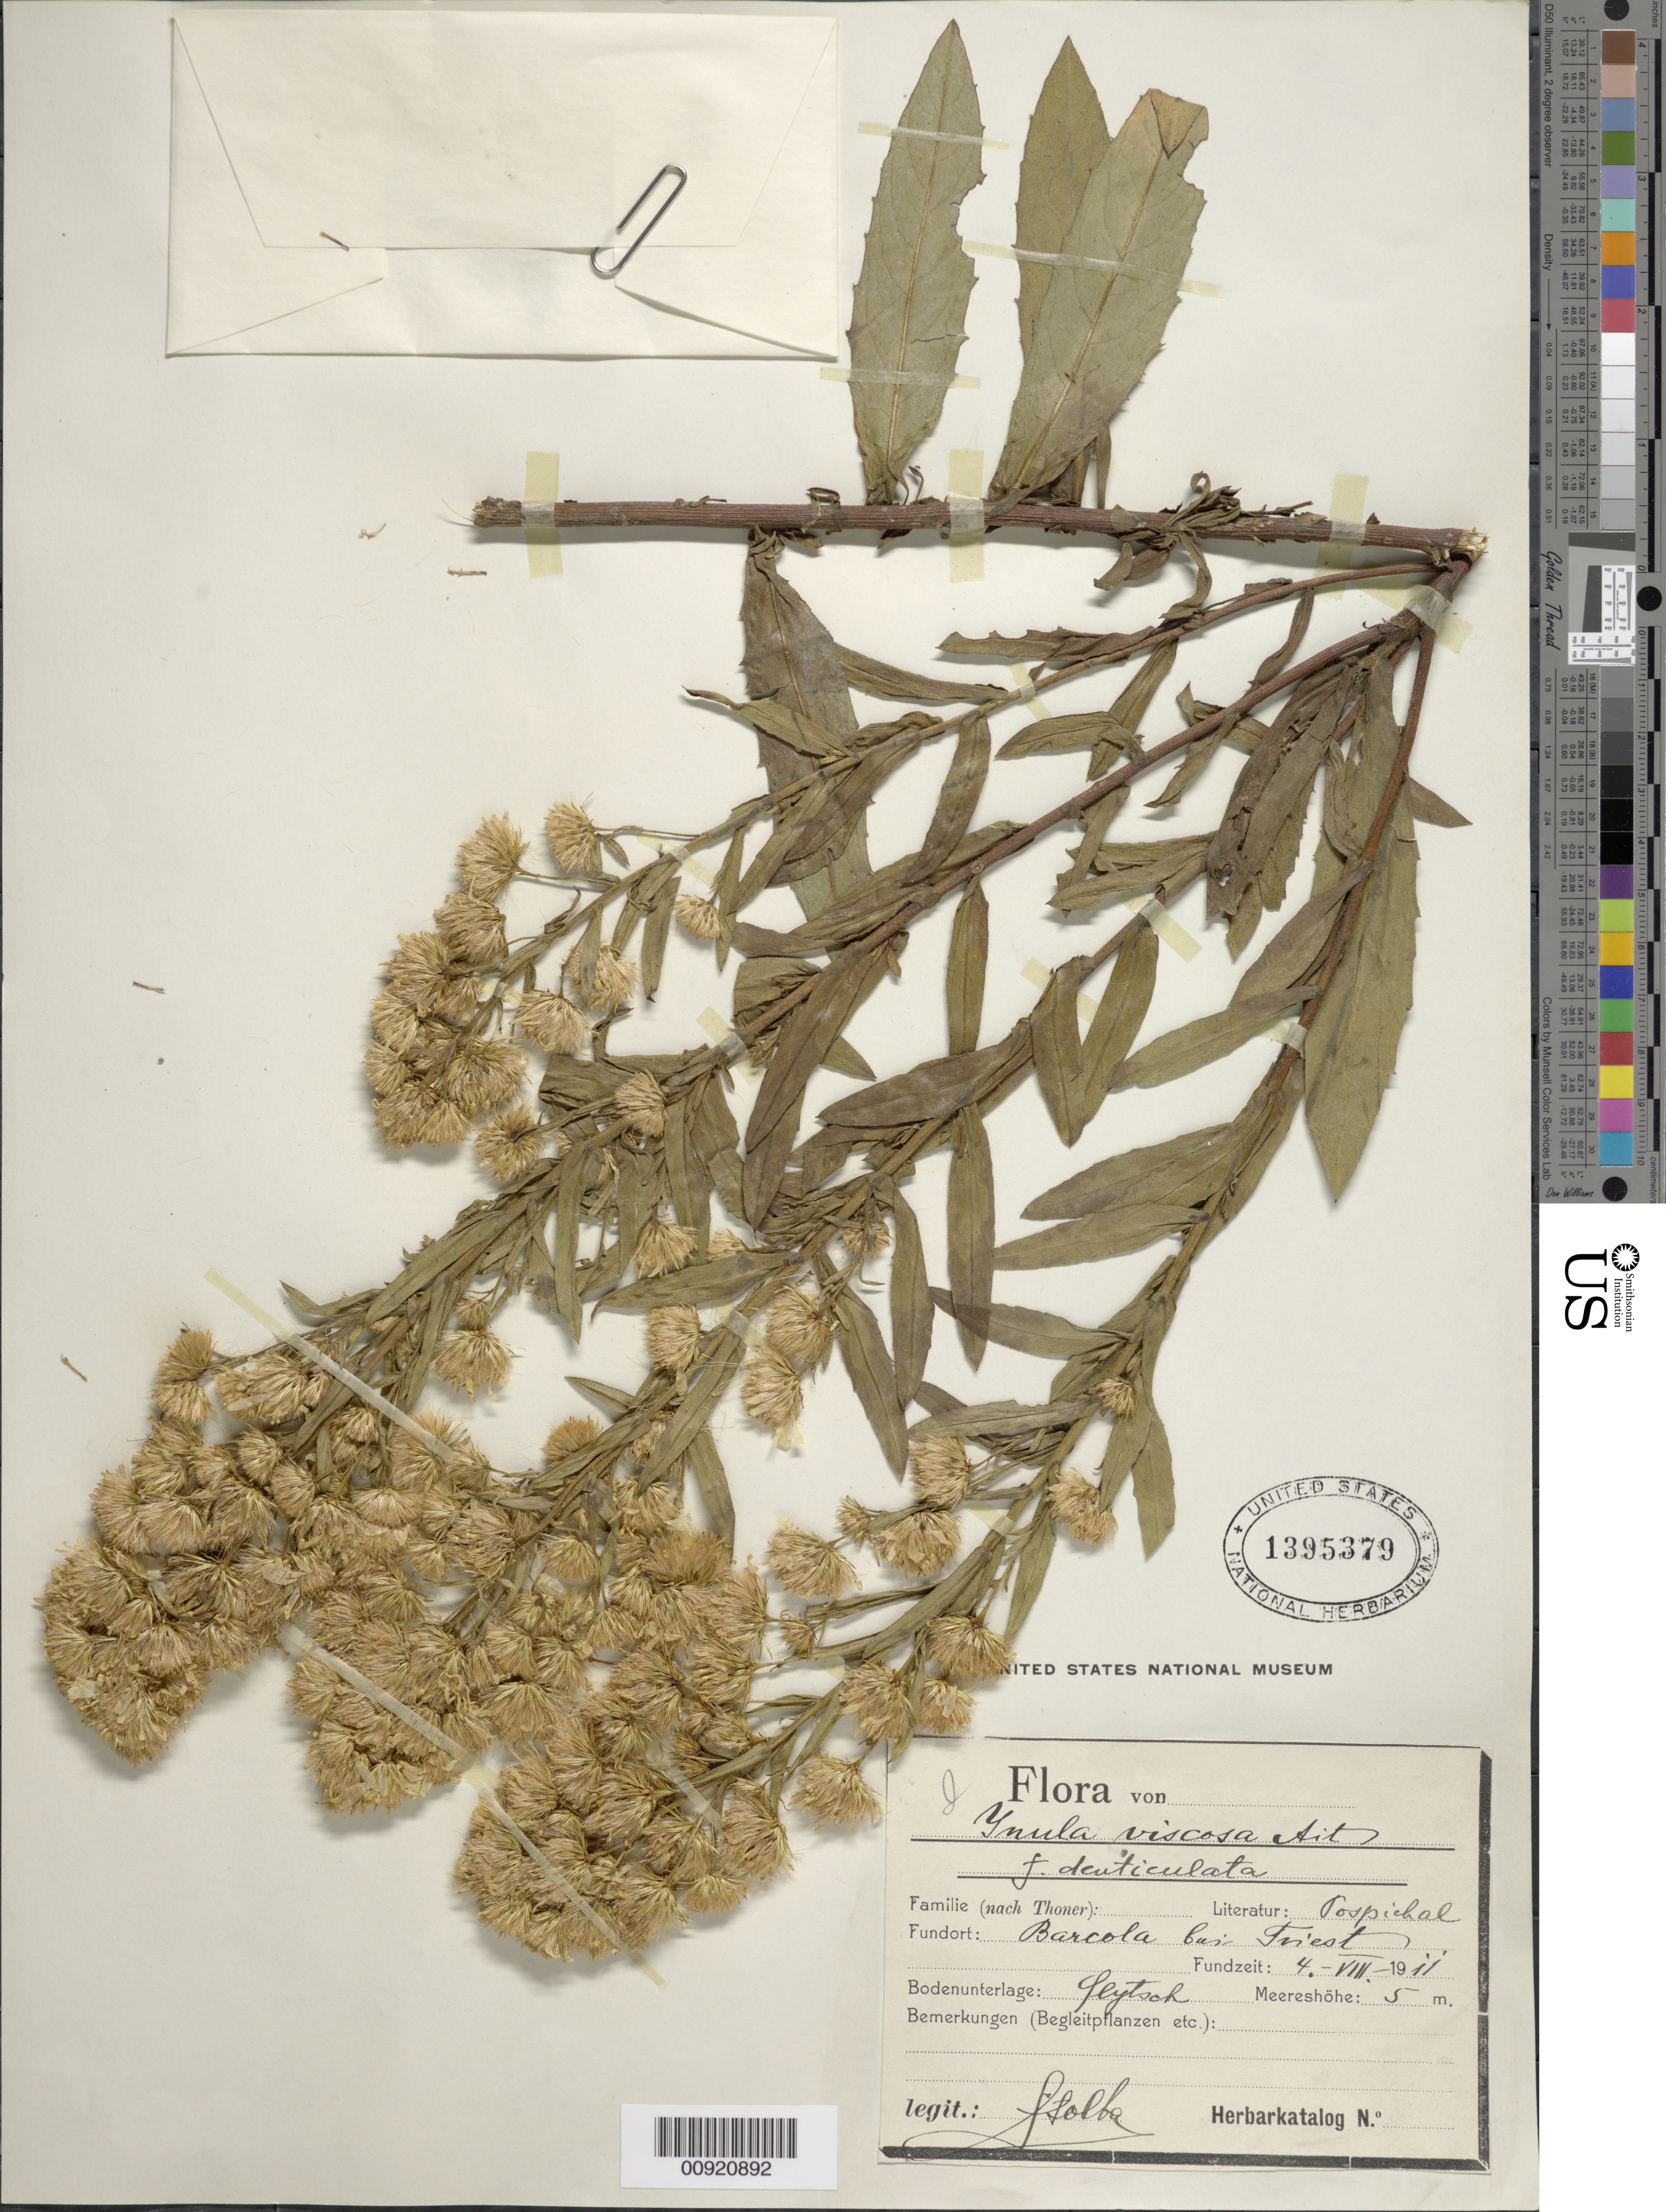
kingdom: Plantae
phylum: Tracheophyta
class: Magnoliopsida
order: Asterales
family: Asteraceae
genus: Inula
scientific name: Inula viscosa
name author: (L.) Aiton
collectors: Stolba, F.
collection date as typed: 04 Aug 1911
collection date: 1911-08-04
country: Italy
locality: Barcola fur Triest (sp)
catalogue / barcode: US 1395379